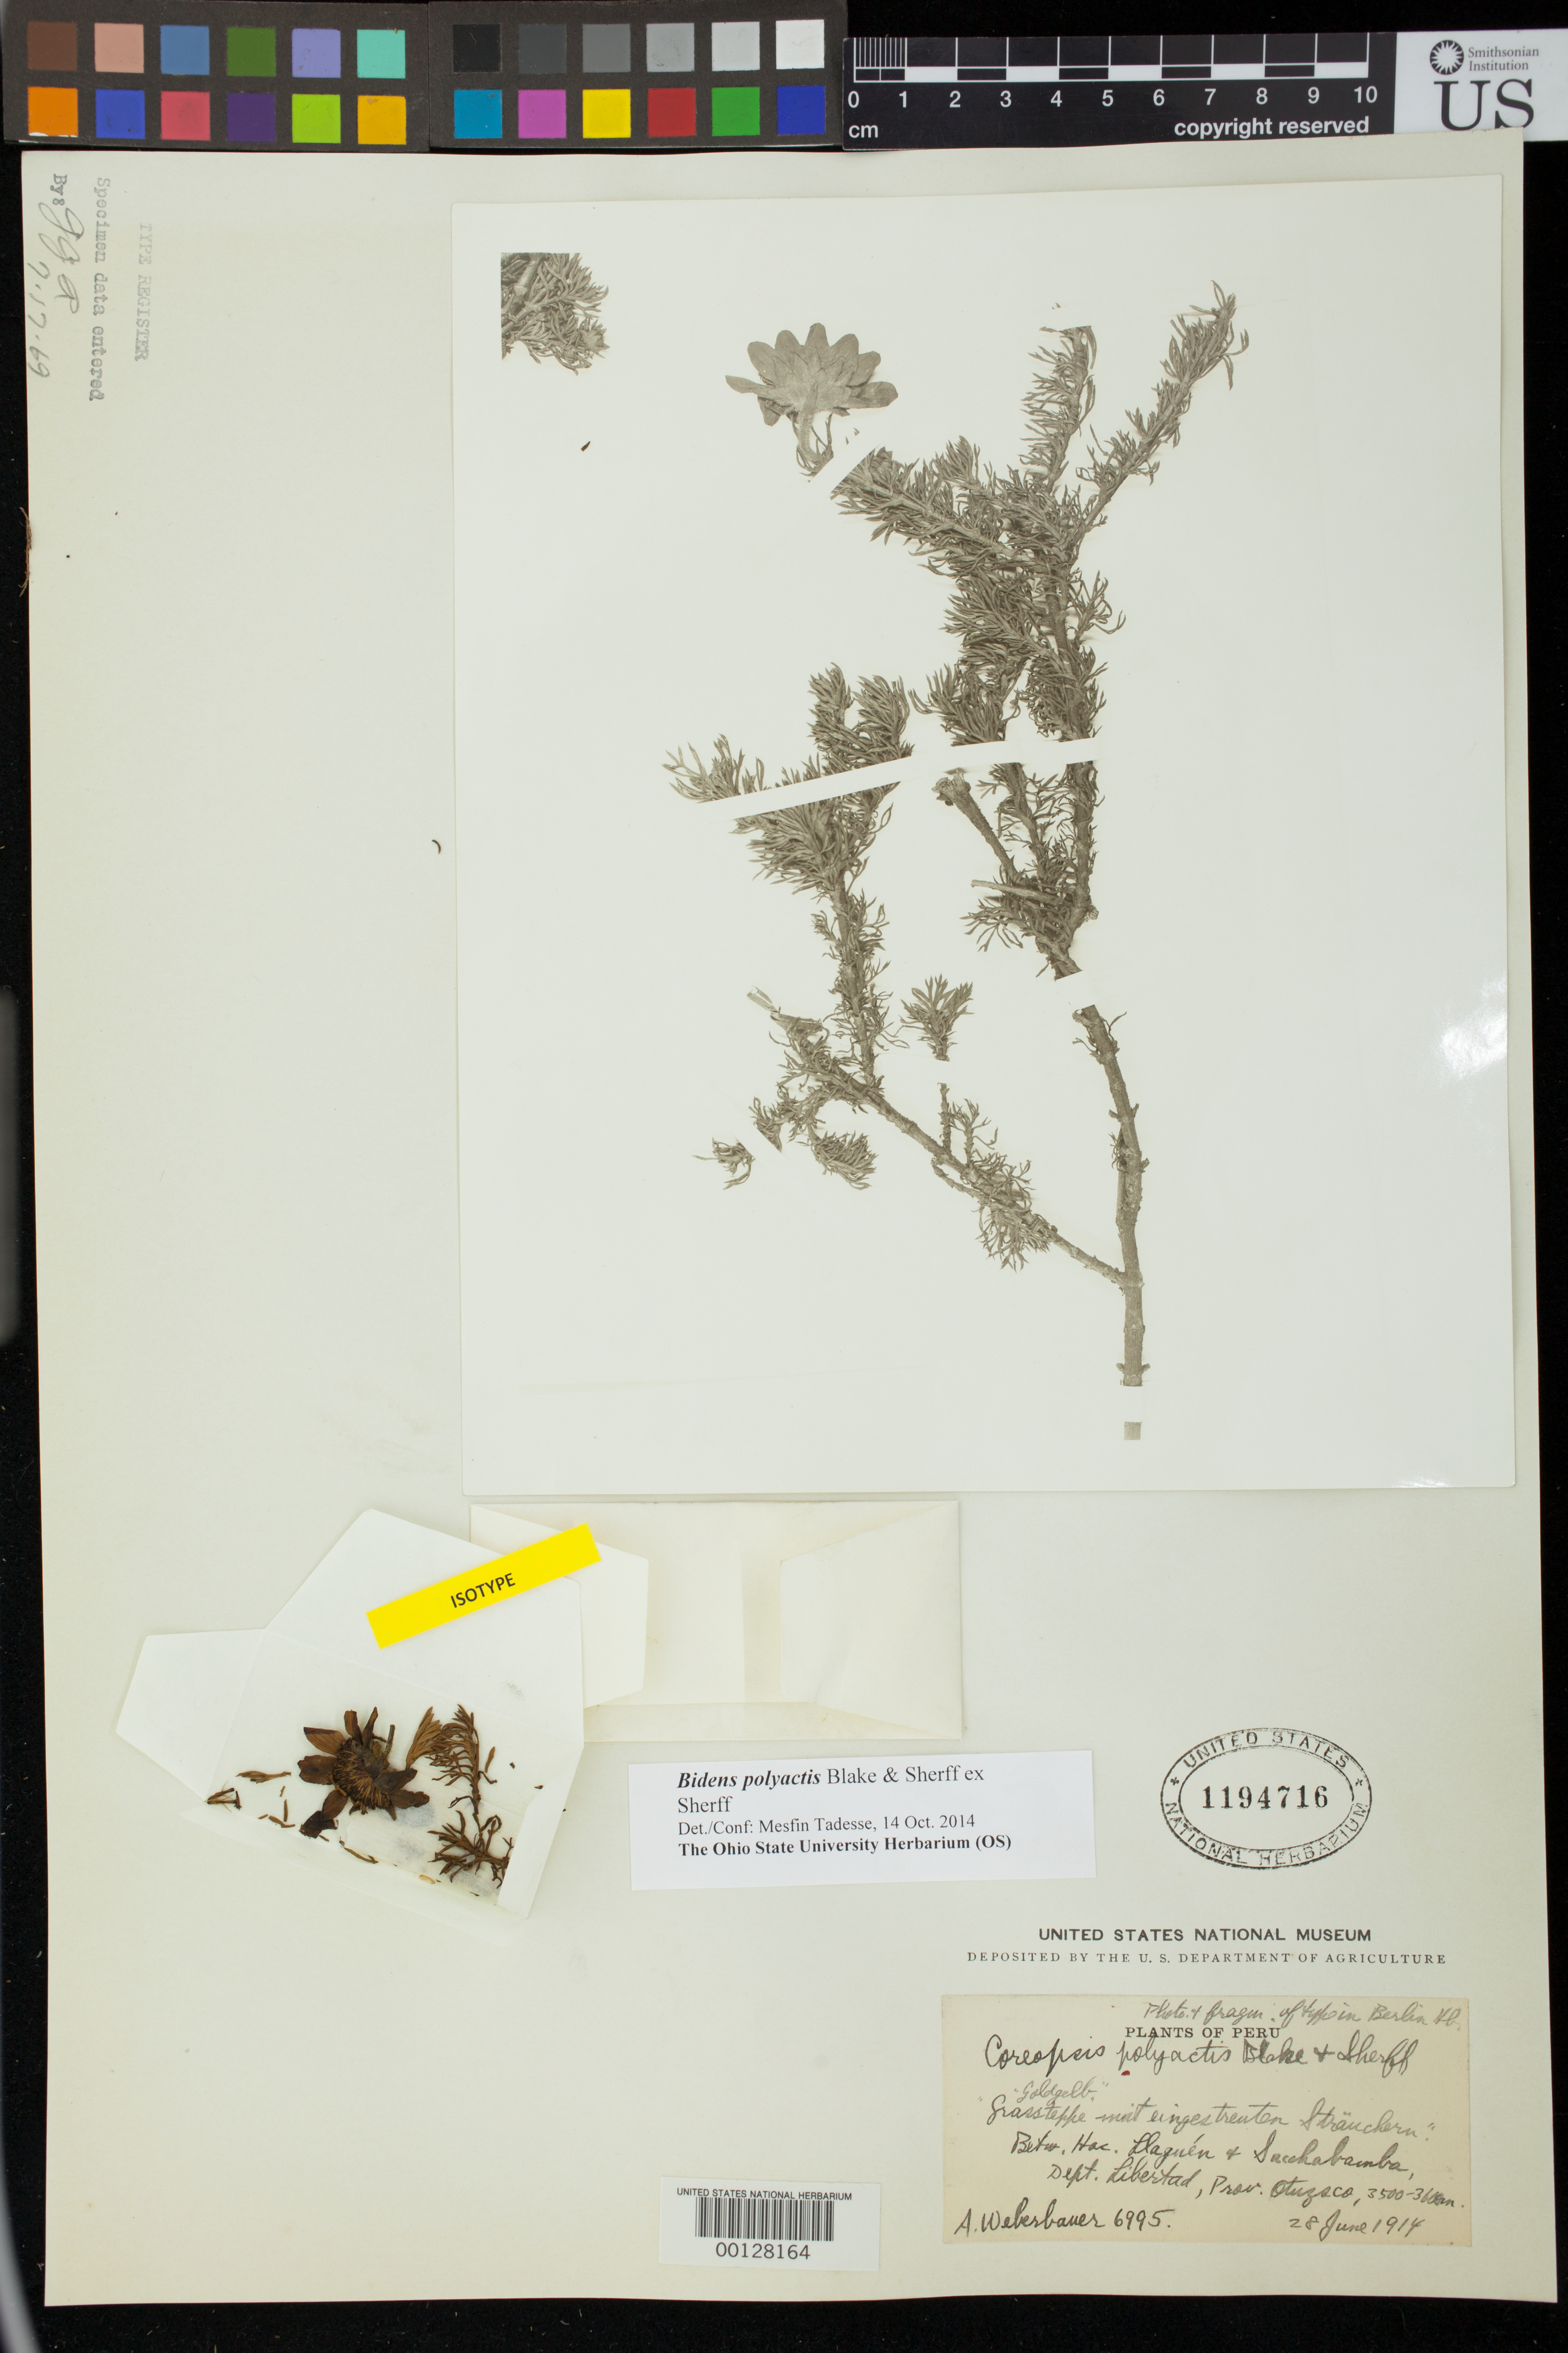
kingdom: Plantae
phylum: Tracheophyta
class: Magnoliopsida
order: Asterales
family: Asteraceae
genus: Coreopsis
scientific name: Coreopsis polyactis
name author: S.F. Blake & Sherff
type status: Isotype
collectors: A. Weberbauer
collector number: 6995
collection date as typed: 28 Jun 1914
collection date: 1914-06-28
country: Peru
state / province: La Libertad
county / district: Otuzco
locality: Between Hacienda Llagueno and Succhabamba.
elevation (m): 3500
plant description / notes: Photograph and fragmentary material of type specimen ex herb. Berlin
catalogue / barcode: US 1194716